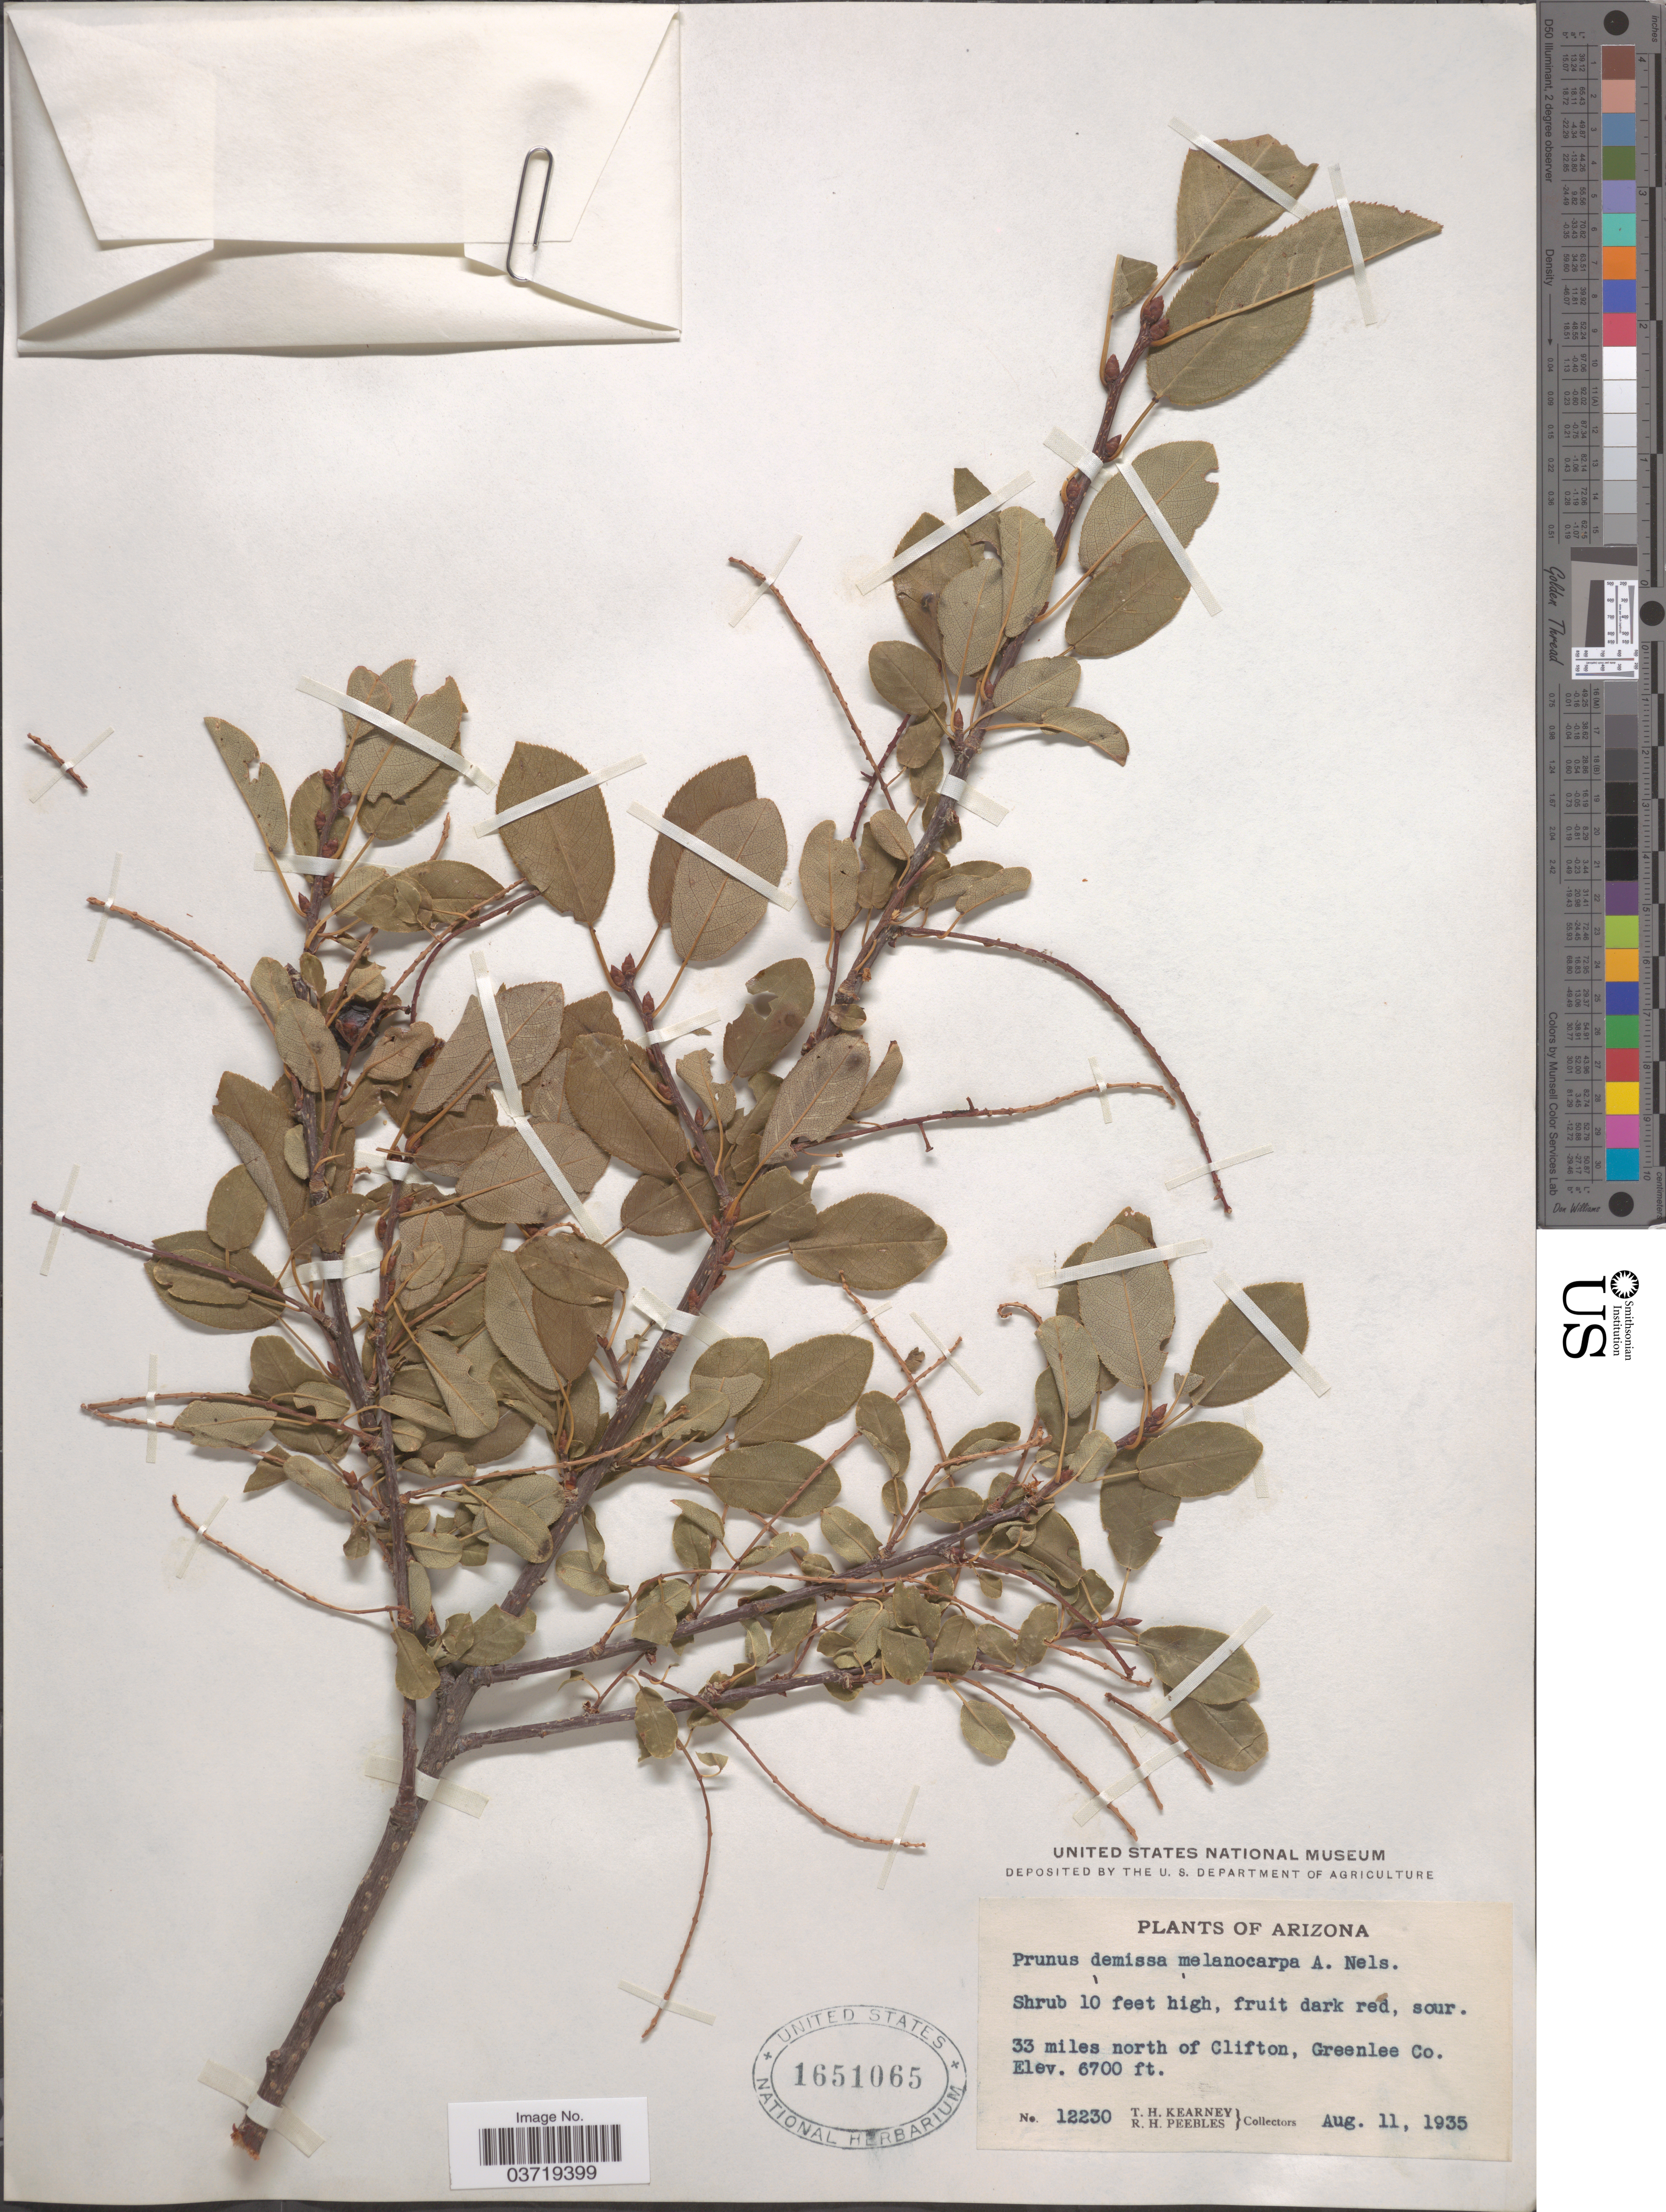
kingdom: Plantae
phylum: Tracheophyta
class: Magnoliopsida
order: Rosales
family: Rosaceae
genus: Prunus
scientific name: Prunus virginiana var. demissa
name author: (Nutt.) Torr.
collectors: T. H. Kearney & R. H. Peebles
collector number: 12230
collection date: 1935-08-11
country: United States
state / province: Arizona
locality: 33 miles north of Clifton, Greenlee Co.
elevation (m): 2042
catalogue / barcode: US 1651065